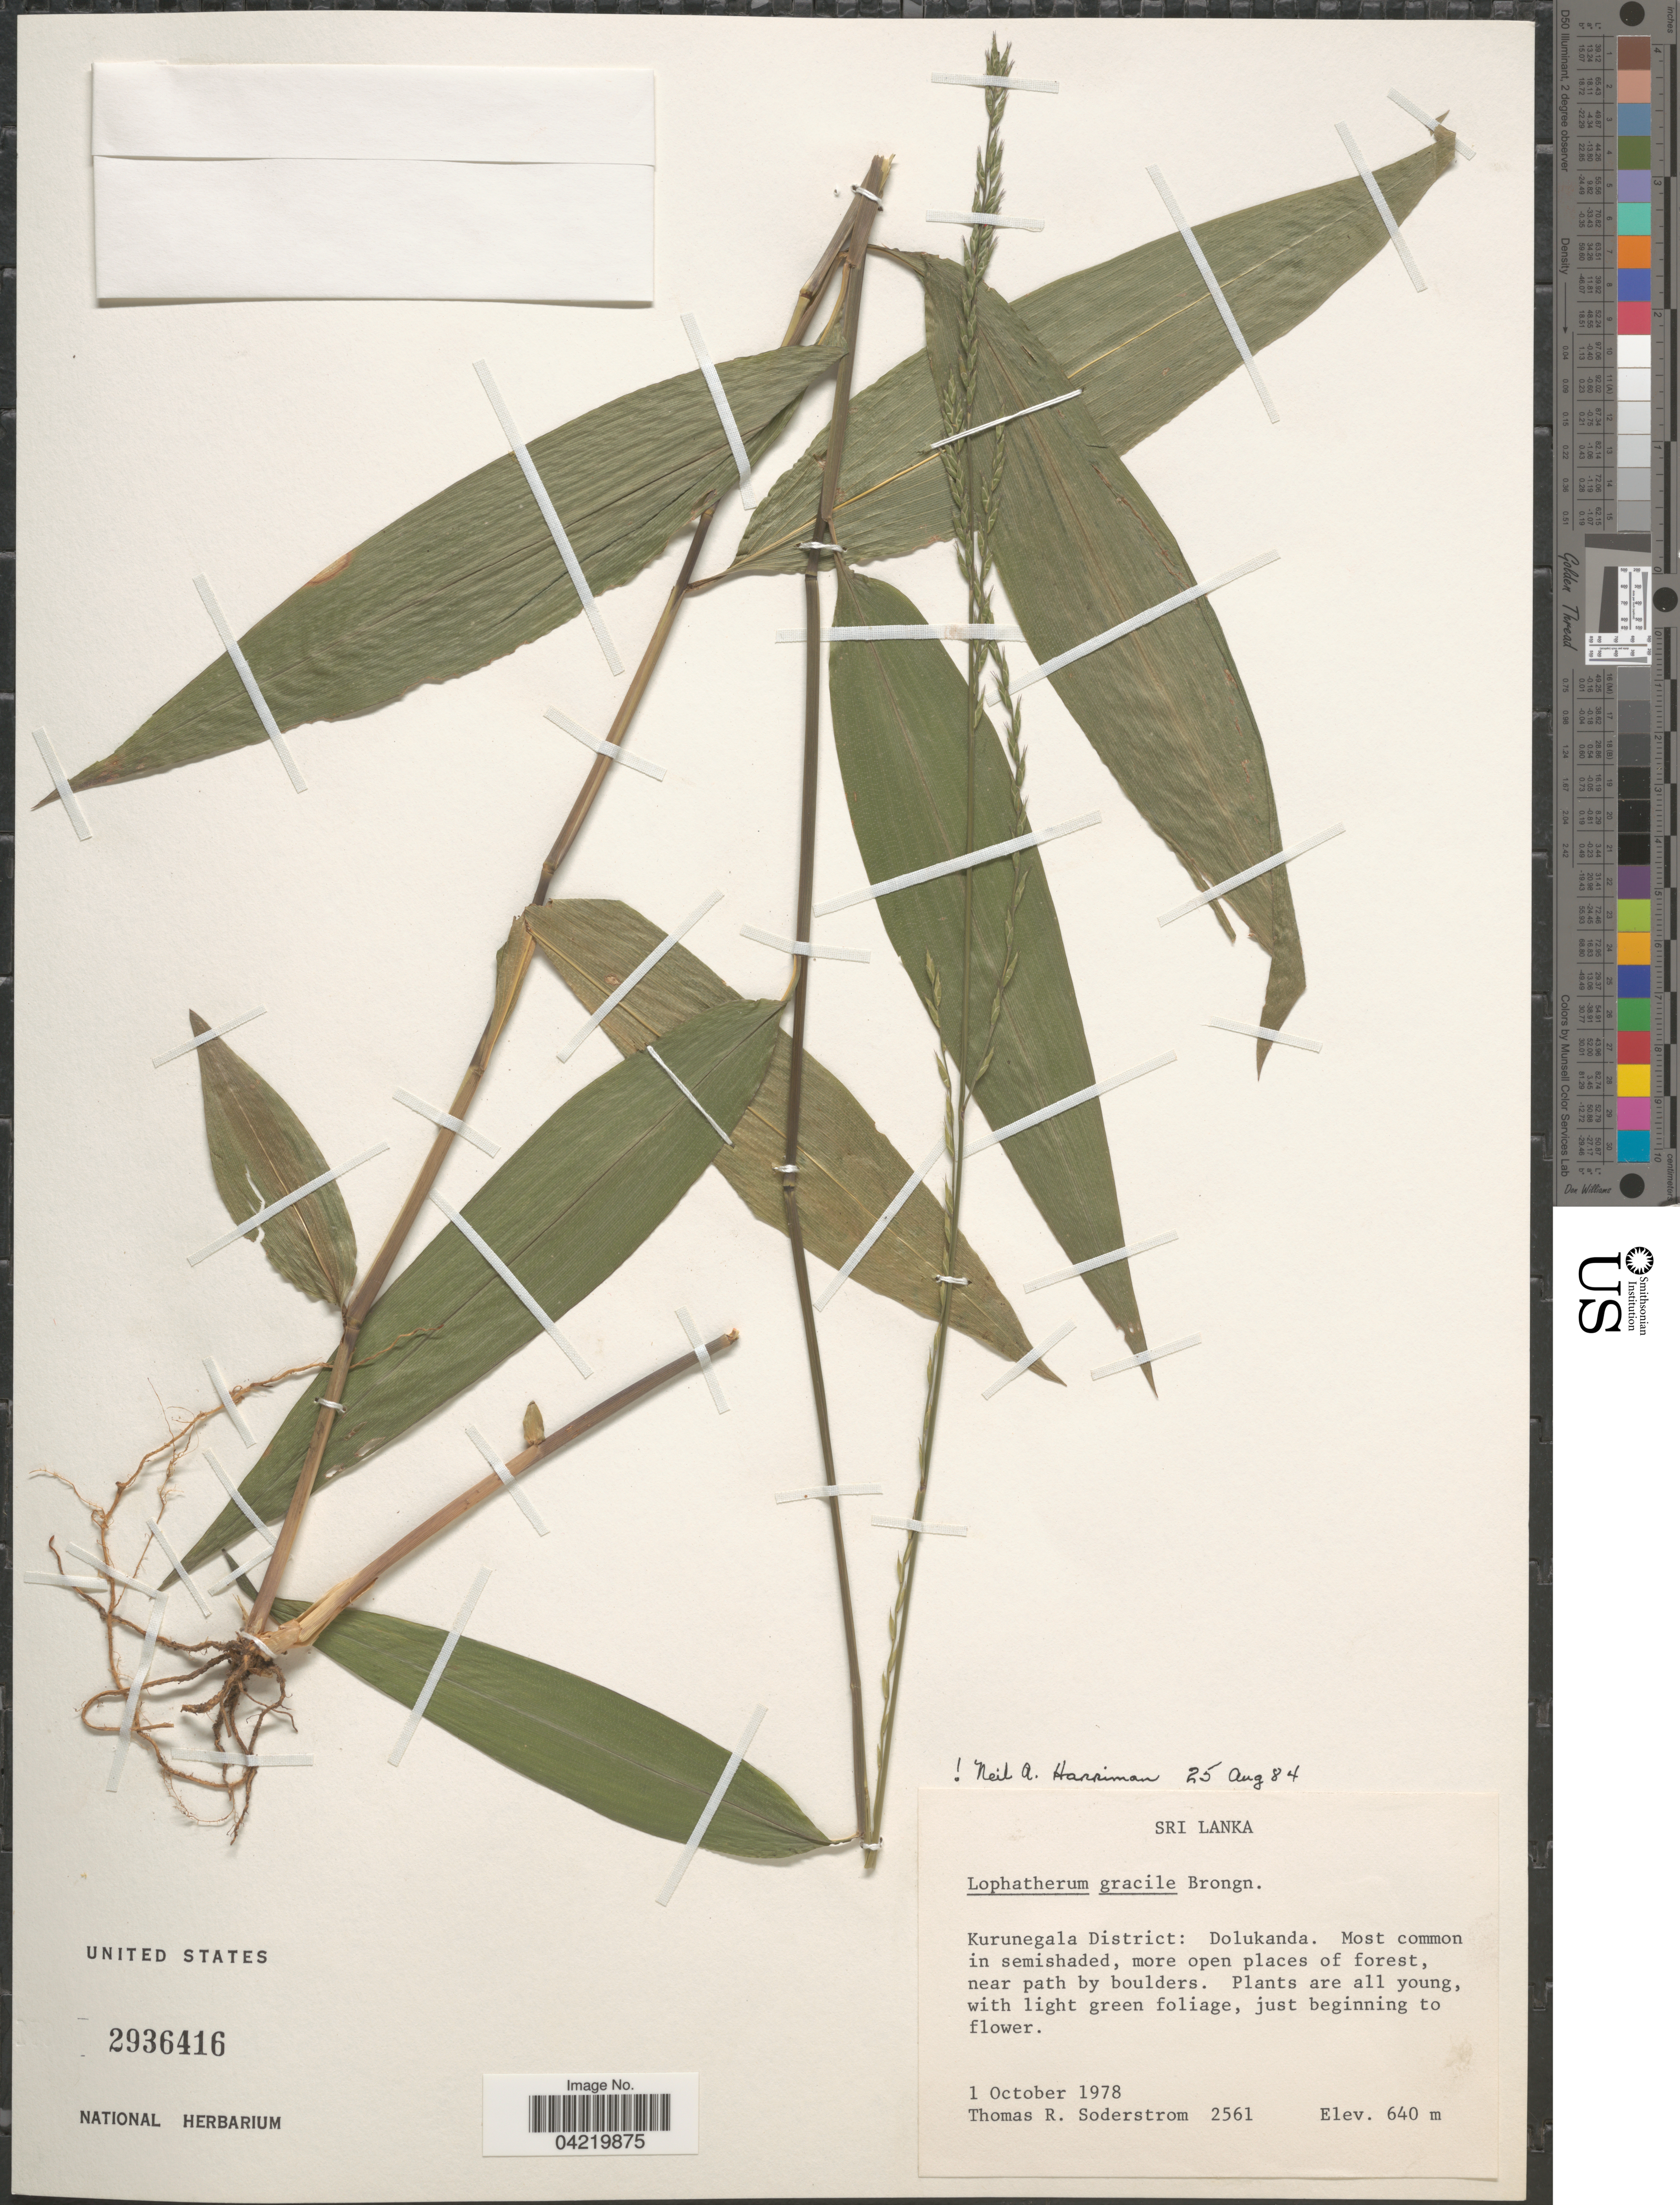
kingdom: Plantae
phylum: Tracheophyta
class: Liliopsida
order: Poales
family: Poaceae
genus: Lophatherum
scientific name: Lophatherum gracile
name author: Brongn.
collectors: T. R. Soderstrom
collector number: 2561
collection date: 1978-10-01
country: Sri Lanka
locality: Kurunegala District: Dolukanda.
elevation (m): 640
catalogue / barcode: US 2936416